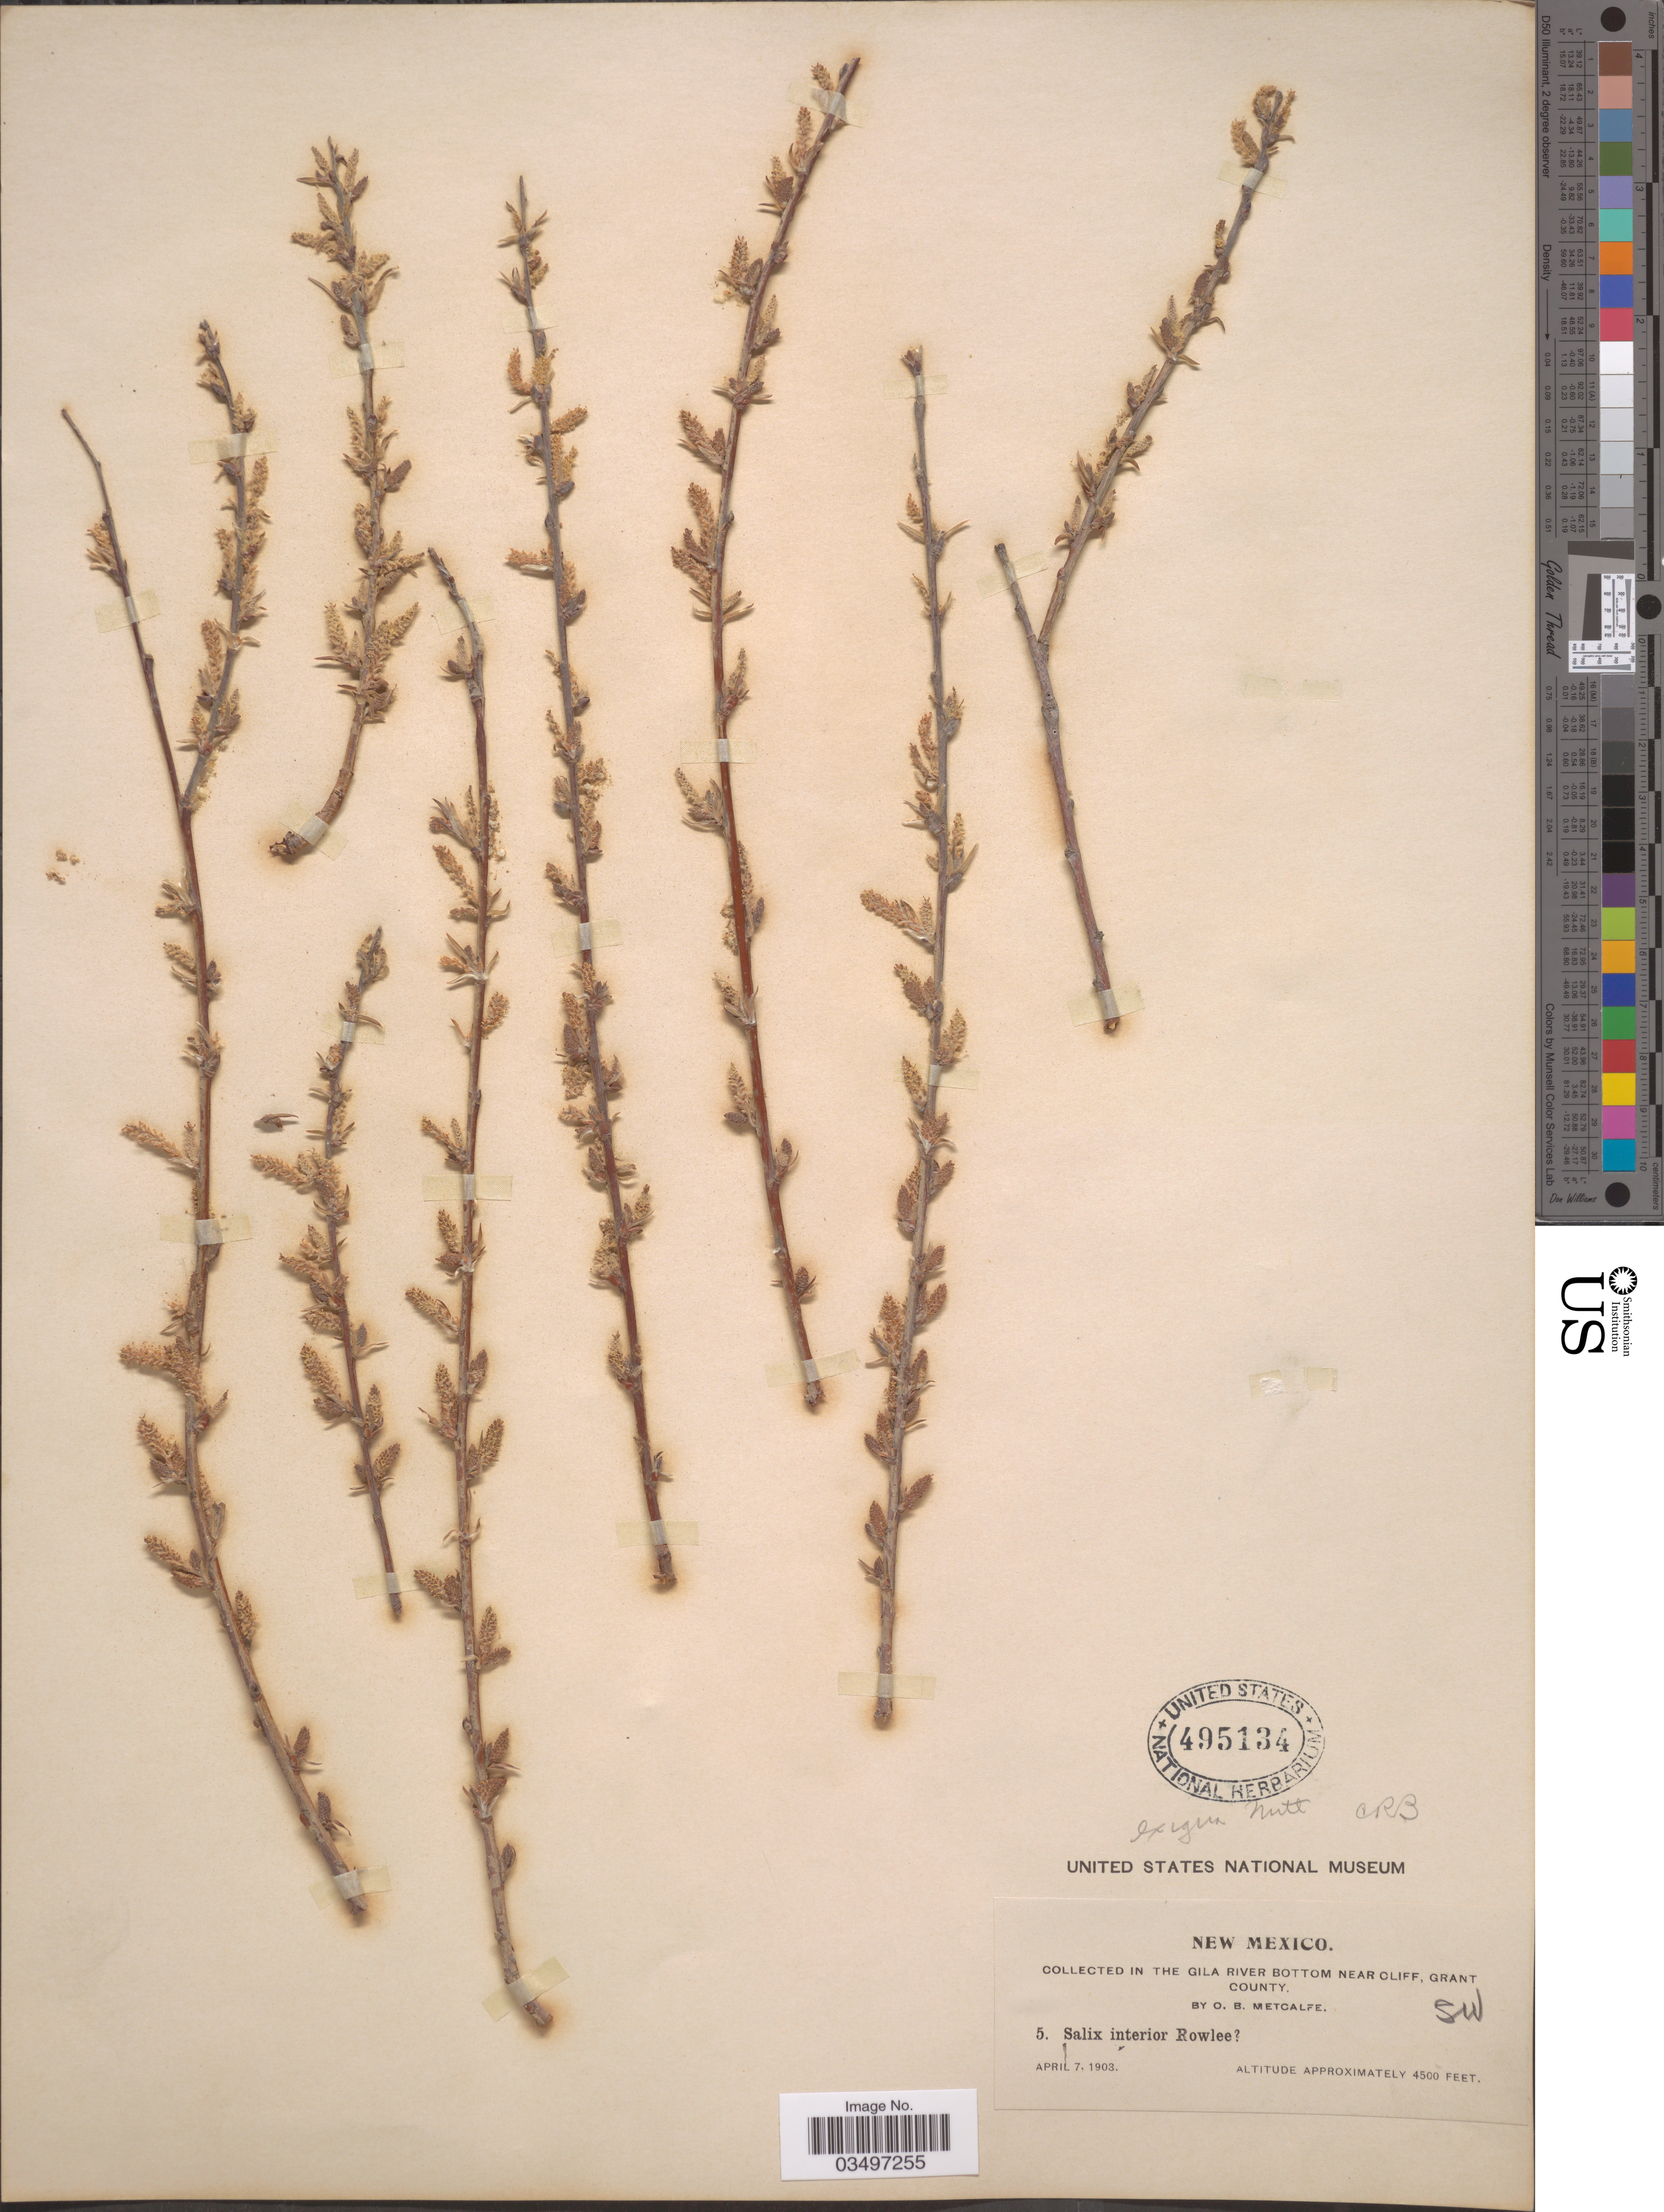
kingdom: Plantae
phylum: Tracheophyta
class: Magnoliopsida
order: Malpighiales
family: Salicaceae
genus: Salix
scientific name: Salix exigua var. stenophylla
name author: (Rydb.) C.K. Schneid.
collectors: O. B. Metcalfe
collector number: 5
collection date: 1903-04-07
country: United States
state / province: New Mexico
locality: In the Gila River bottom near Cliff, Grant County.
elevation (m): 1372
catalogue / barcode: US 495134